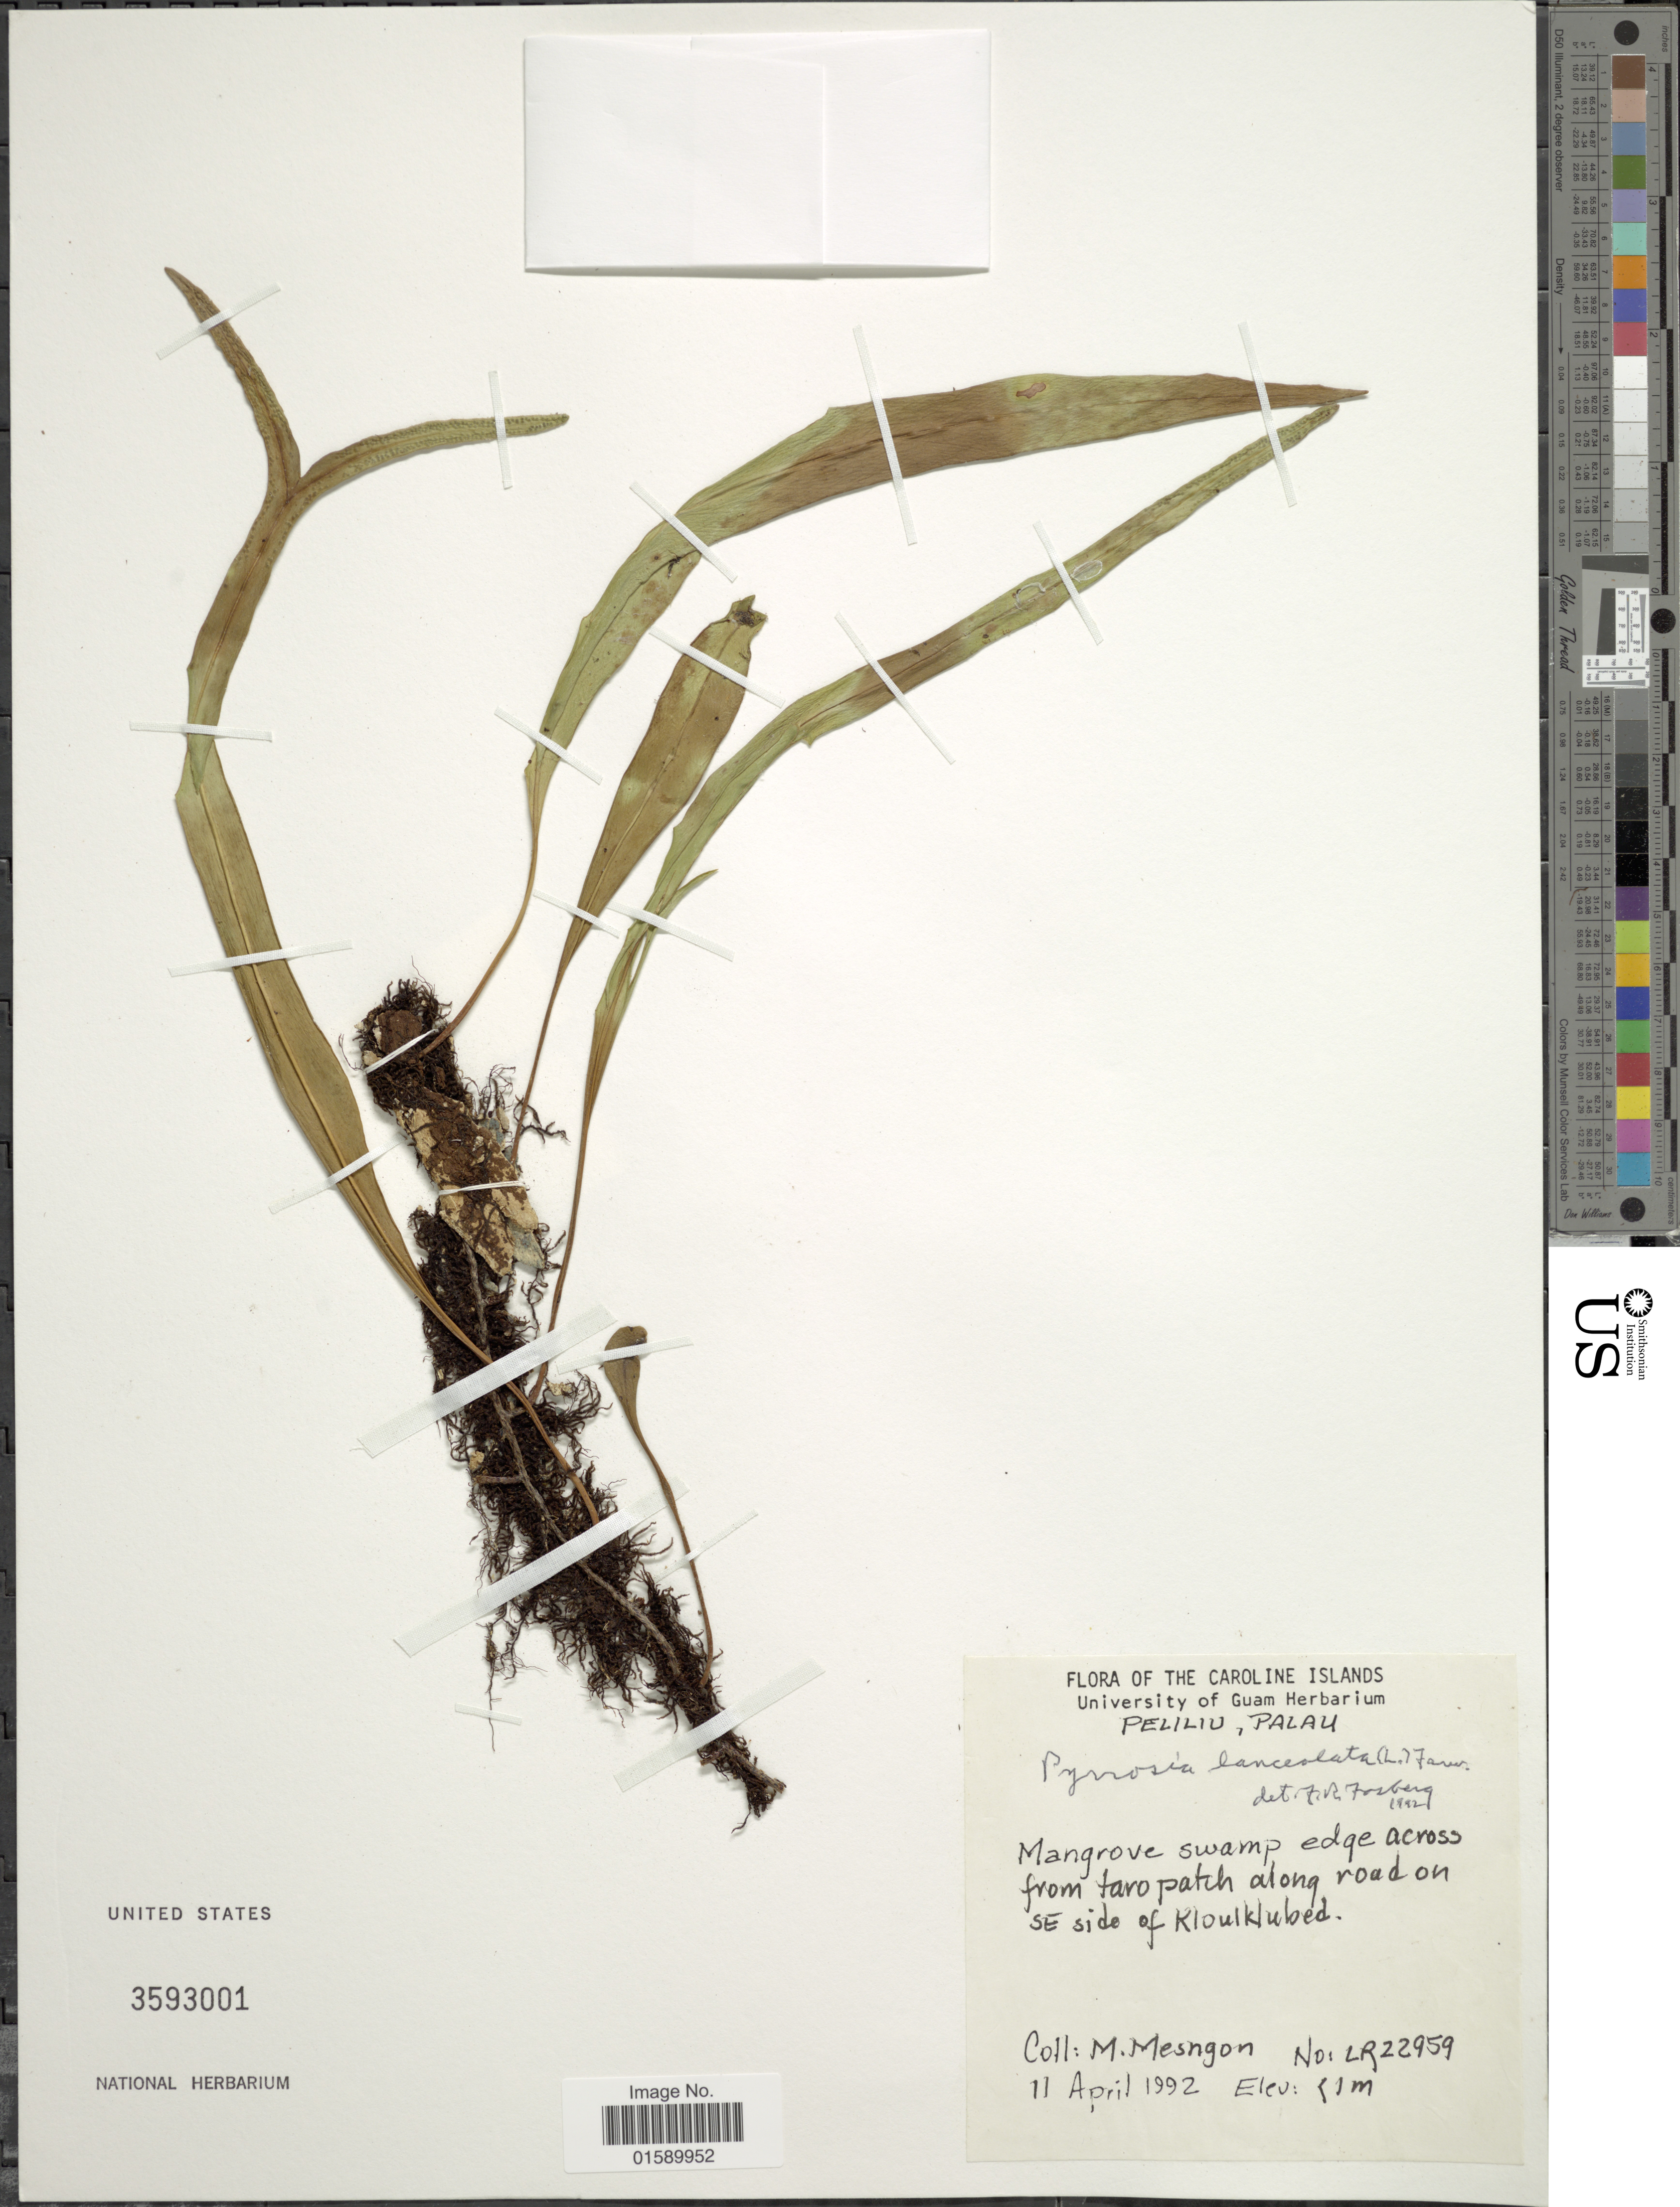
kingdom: Plantae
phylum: Tracheophyta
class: Polypodiopsida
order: Polypodiales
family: Polypodiaceae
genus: Pyrrosia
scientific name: Pyrrosia lanceolata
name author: (L.) Farw.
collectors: M. Mesngon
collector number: LR22959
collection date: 1992-04-11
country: Palau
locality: Caroline Islands, Peliliu, Palau, Mangrove swamp edge across from taro patch along road on SE side of Kloulklubed. [interpreted]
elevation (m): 1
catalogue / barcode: US 3593001